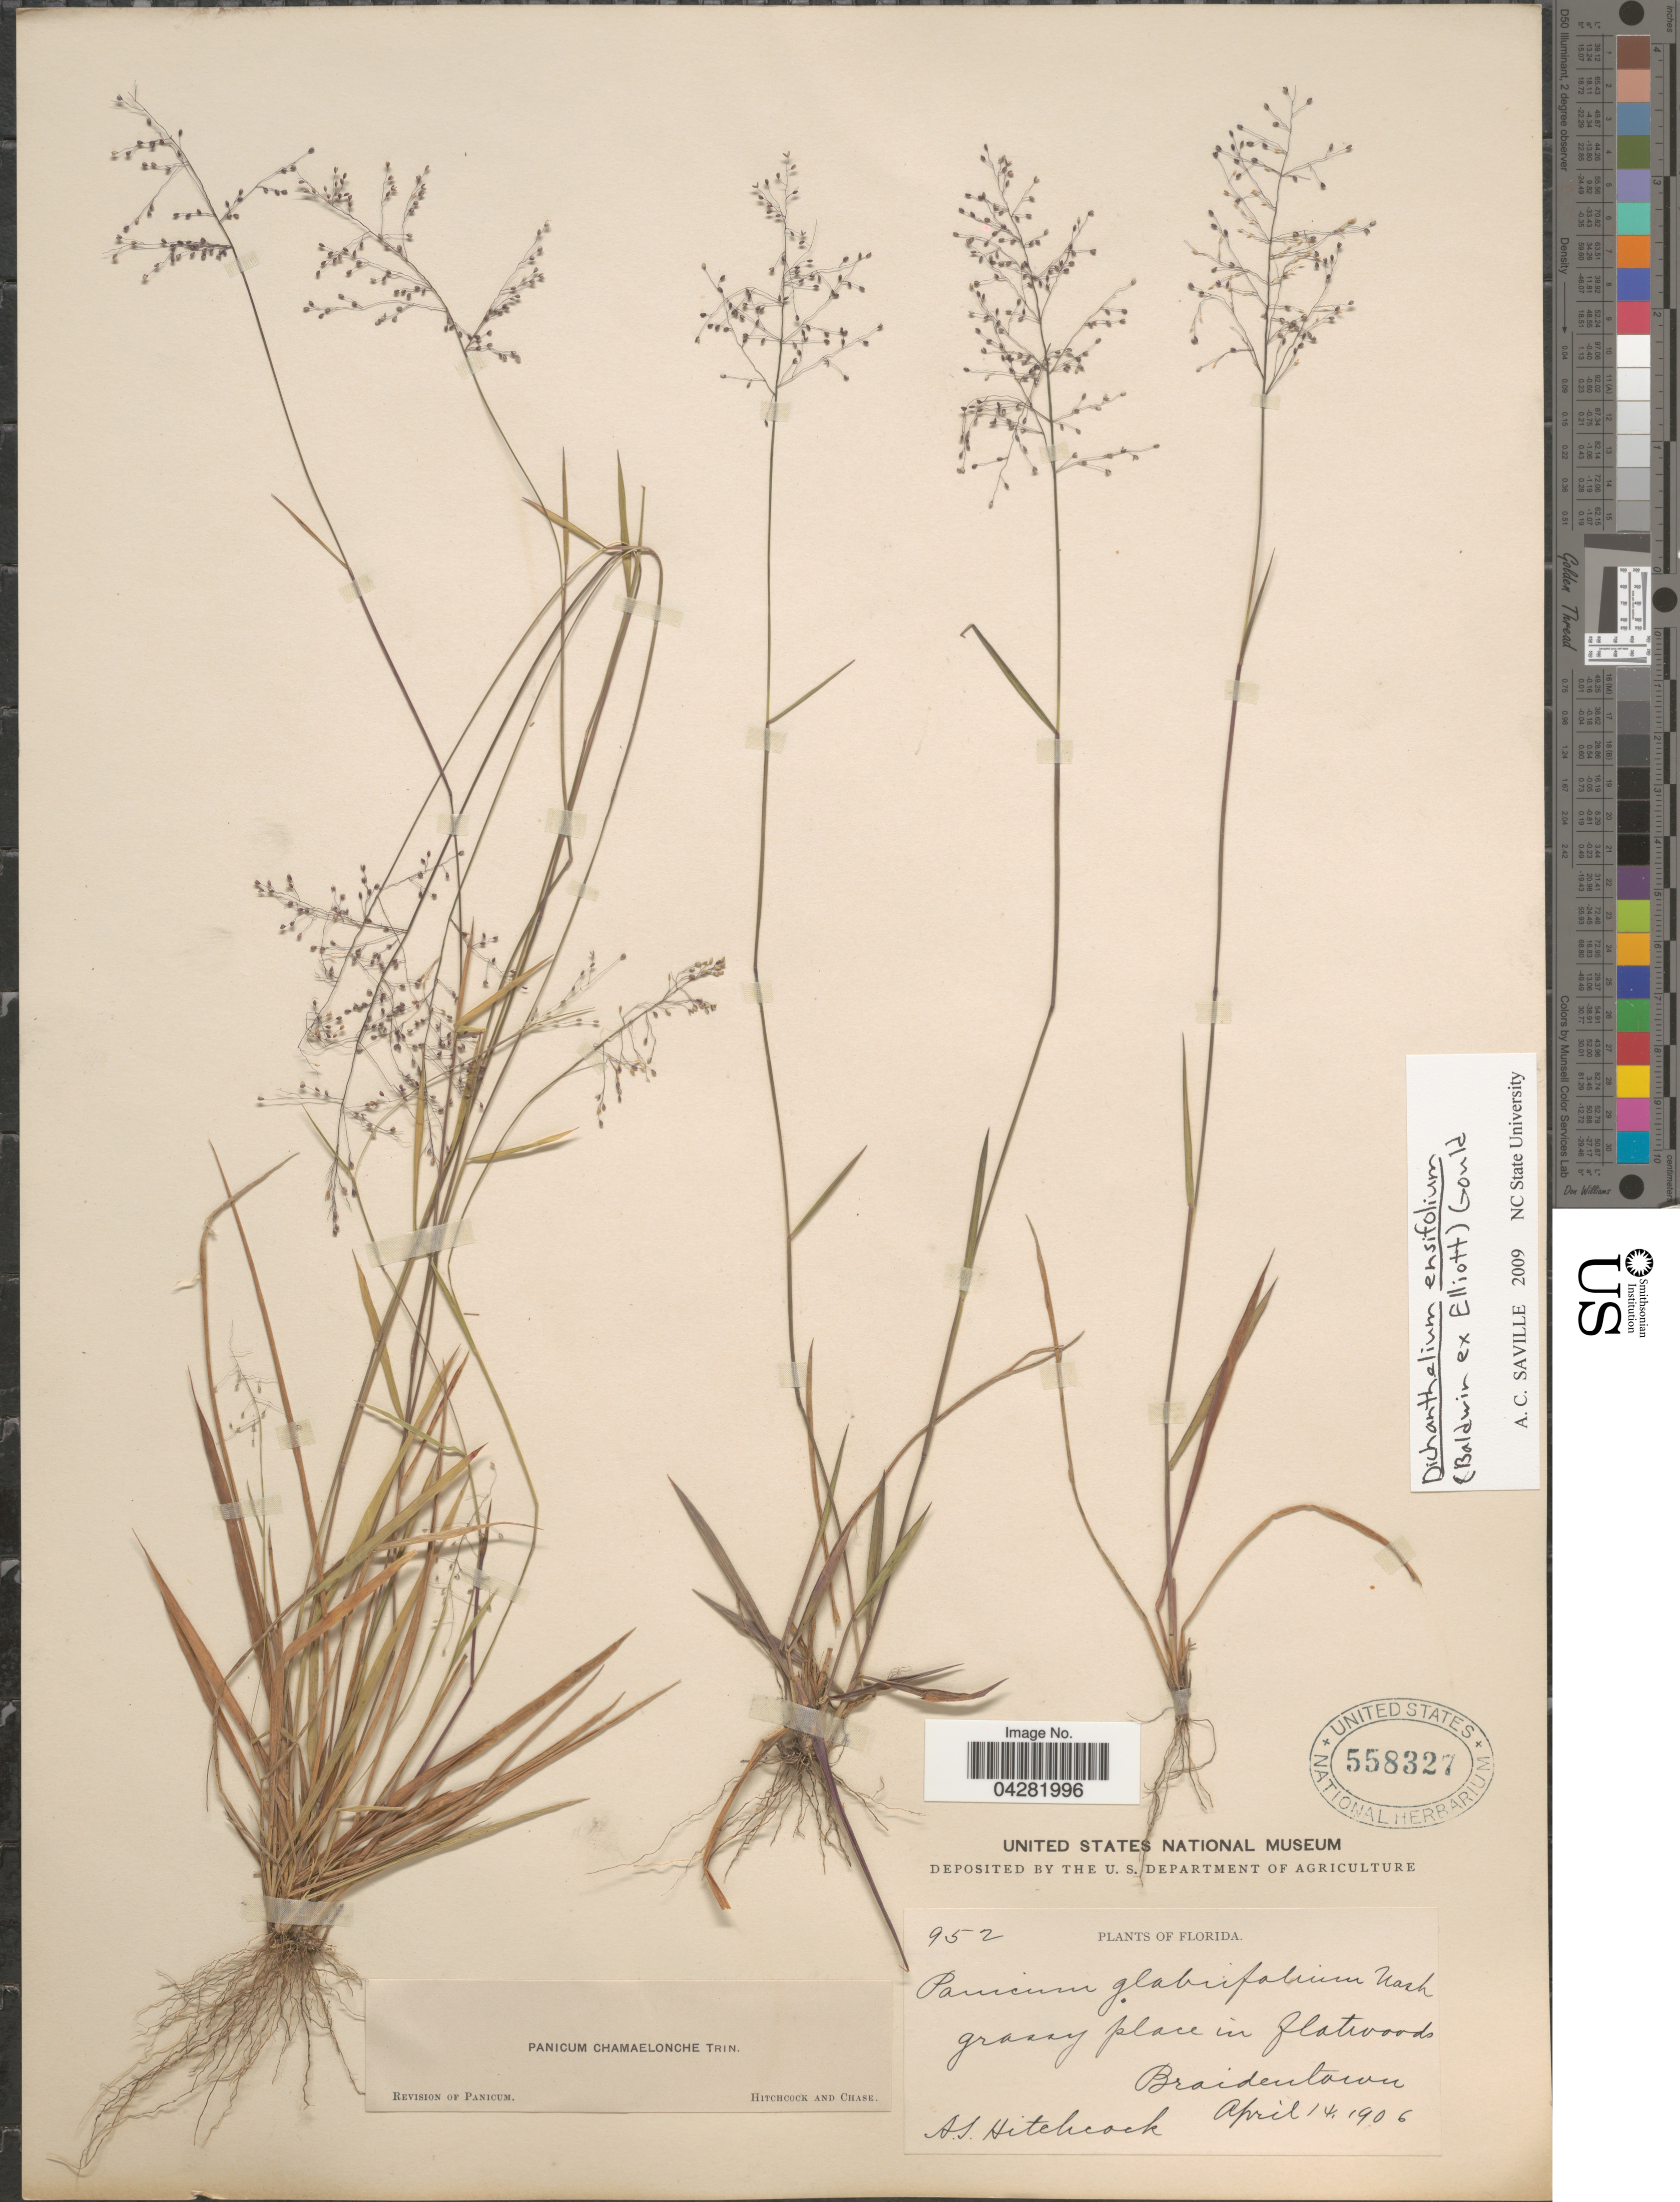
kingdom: Plantae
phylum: Tracheophyta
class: Liliopsida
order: Poales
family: Poaceae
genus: Dichanthelium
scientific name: Dichanthelium ensifolium var. ensifolium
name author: (Baldwin ex Elliot) Gould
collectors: A. S. Hitchcock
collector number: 952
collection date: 1906-04-14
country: United States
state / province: Florida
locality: Braidentown.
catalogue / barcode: US 558327